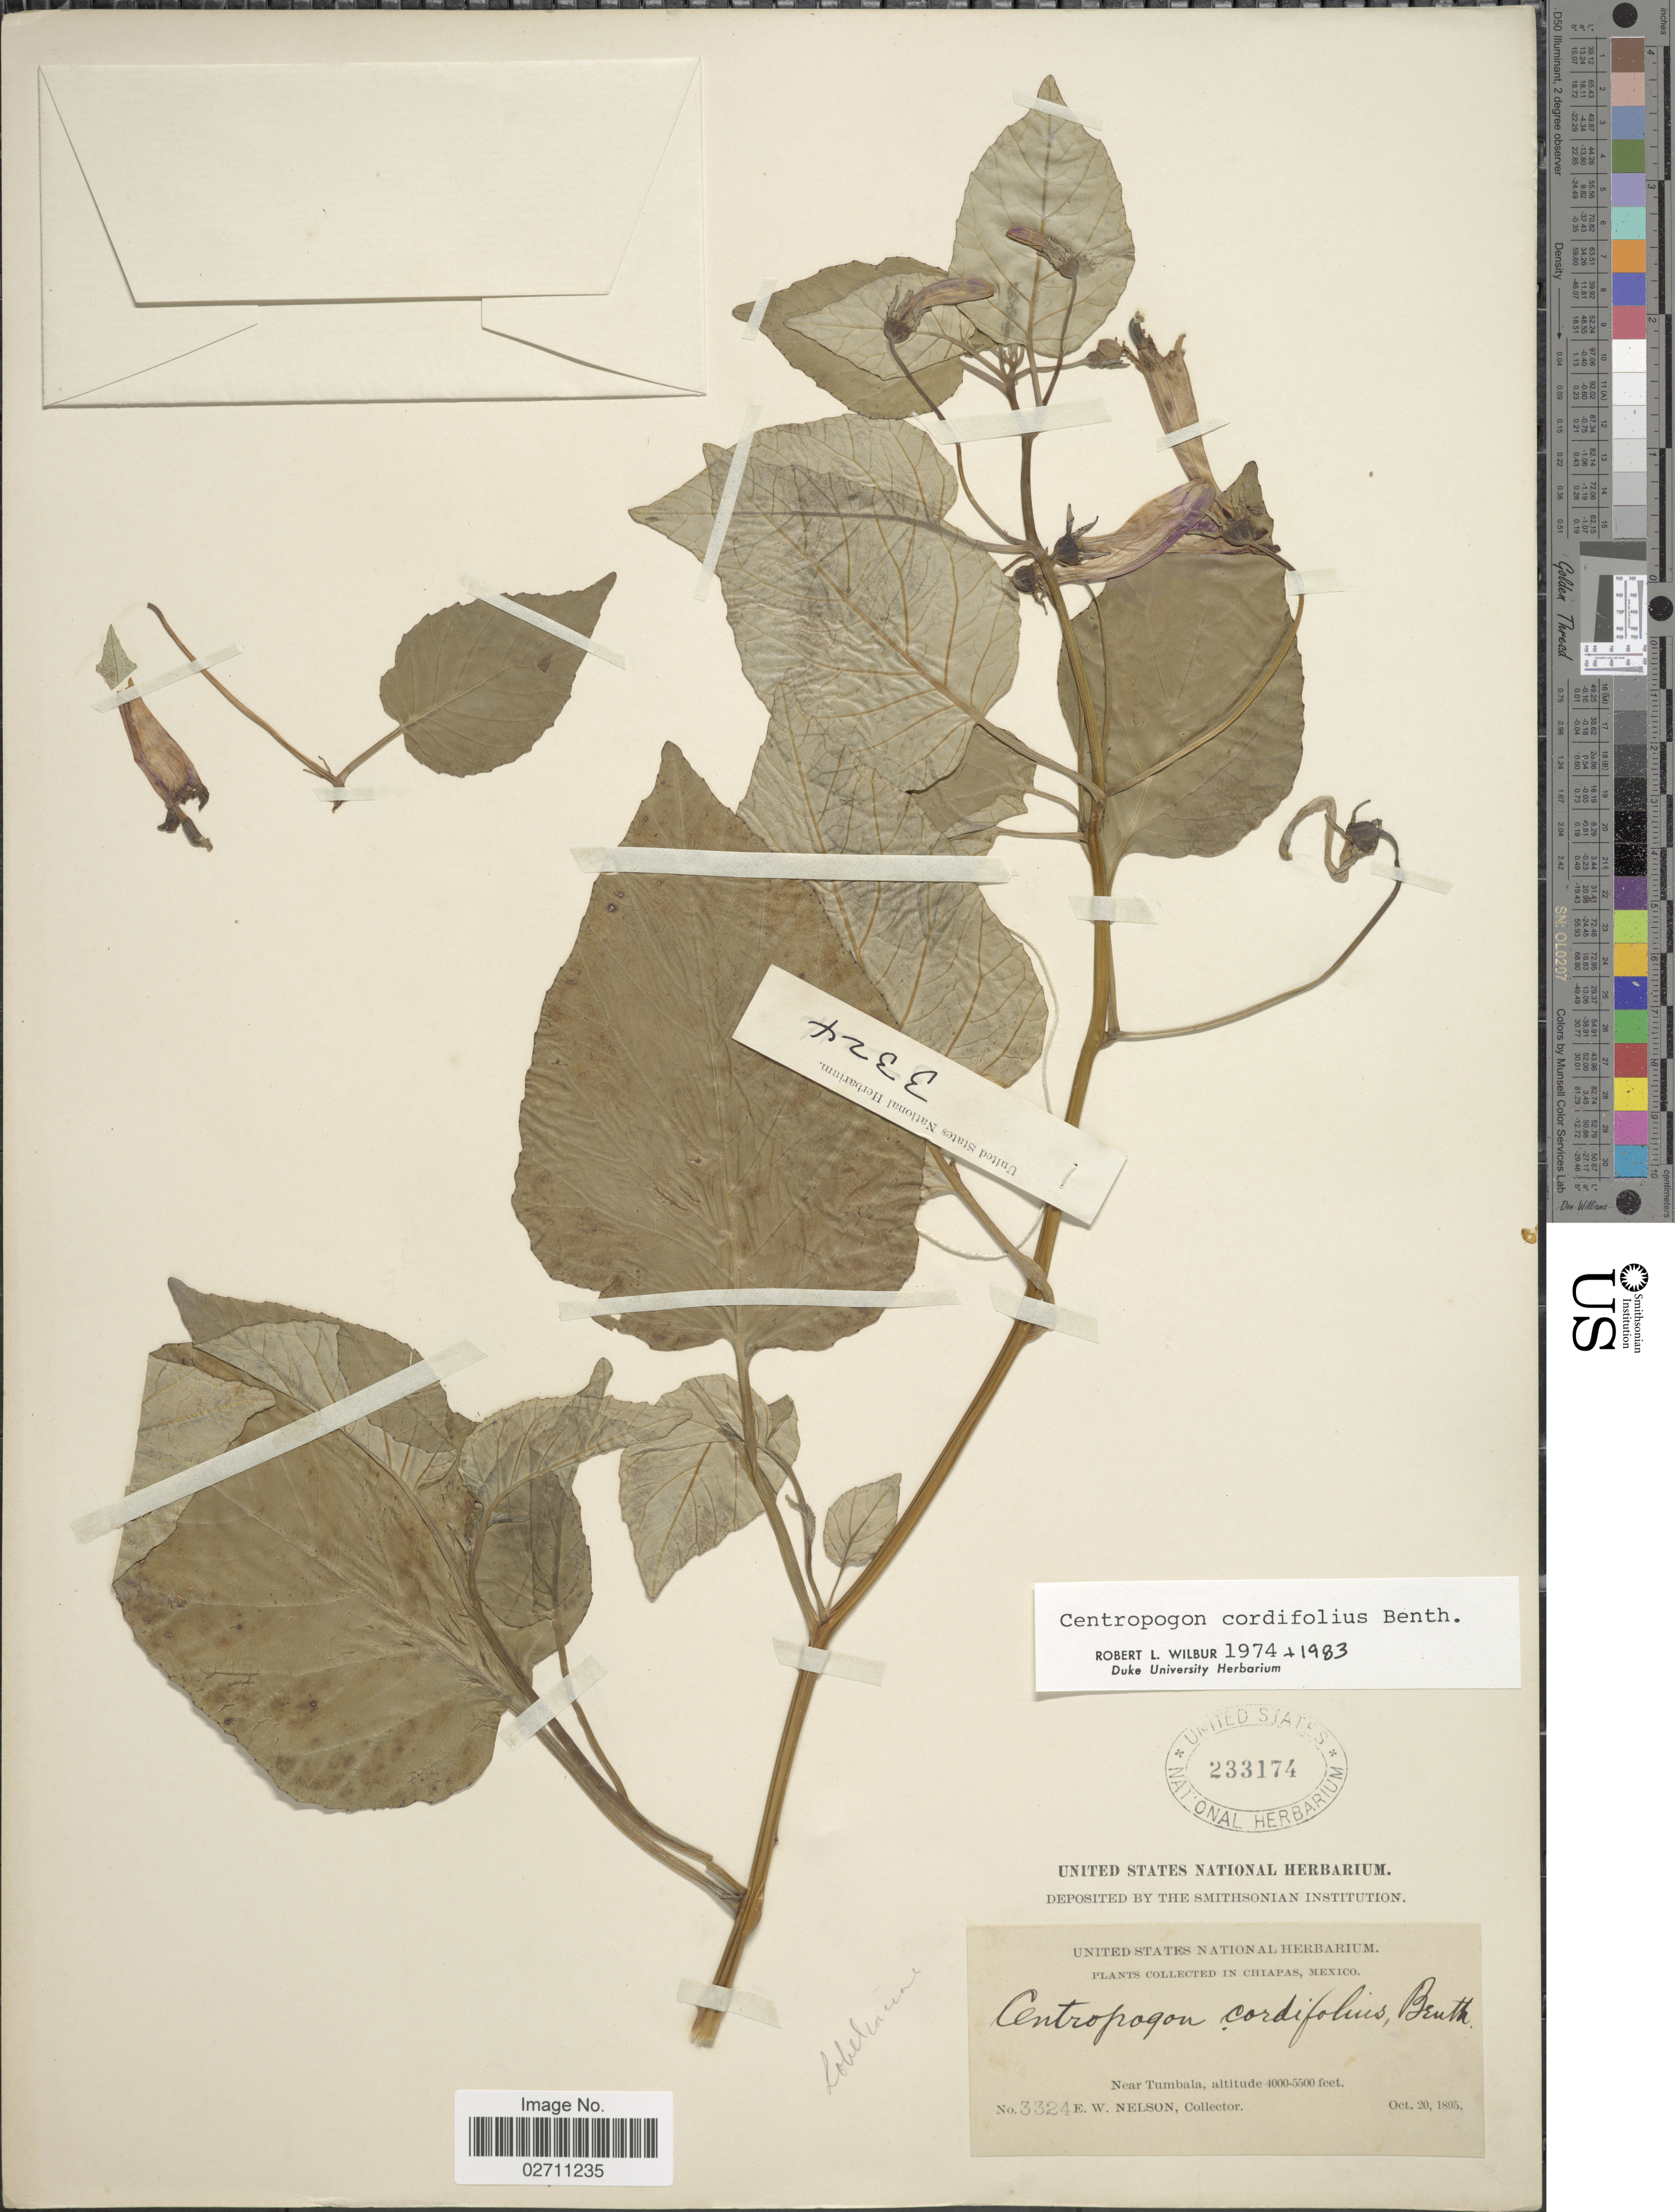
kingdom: Plantae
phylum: Tracheophyta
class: Magnoliopsida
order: Asterales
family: Campanulaceae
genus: Centropogon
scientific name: Centropogon cordifolius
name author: Benth.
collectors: E. W. Nelson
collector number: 3324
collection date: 1895-10-20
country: Mexico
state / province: Chiapas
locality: Near Tumbala.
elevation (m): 1219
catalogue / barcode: US 233174